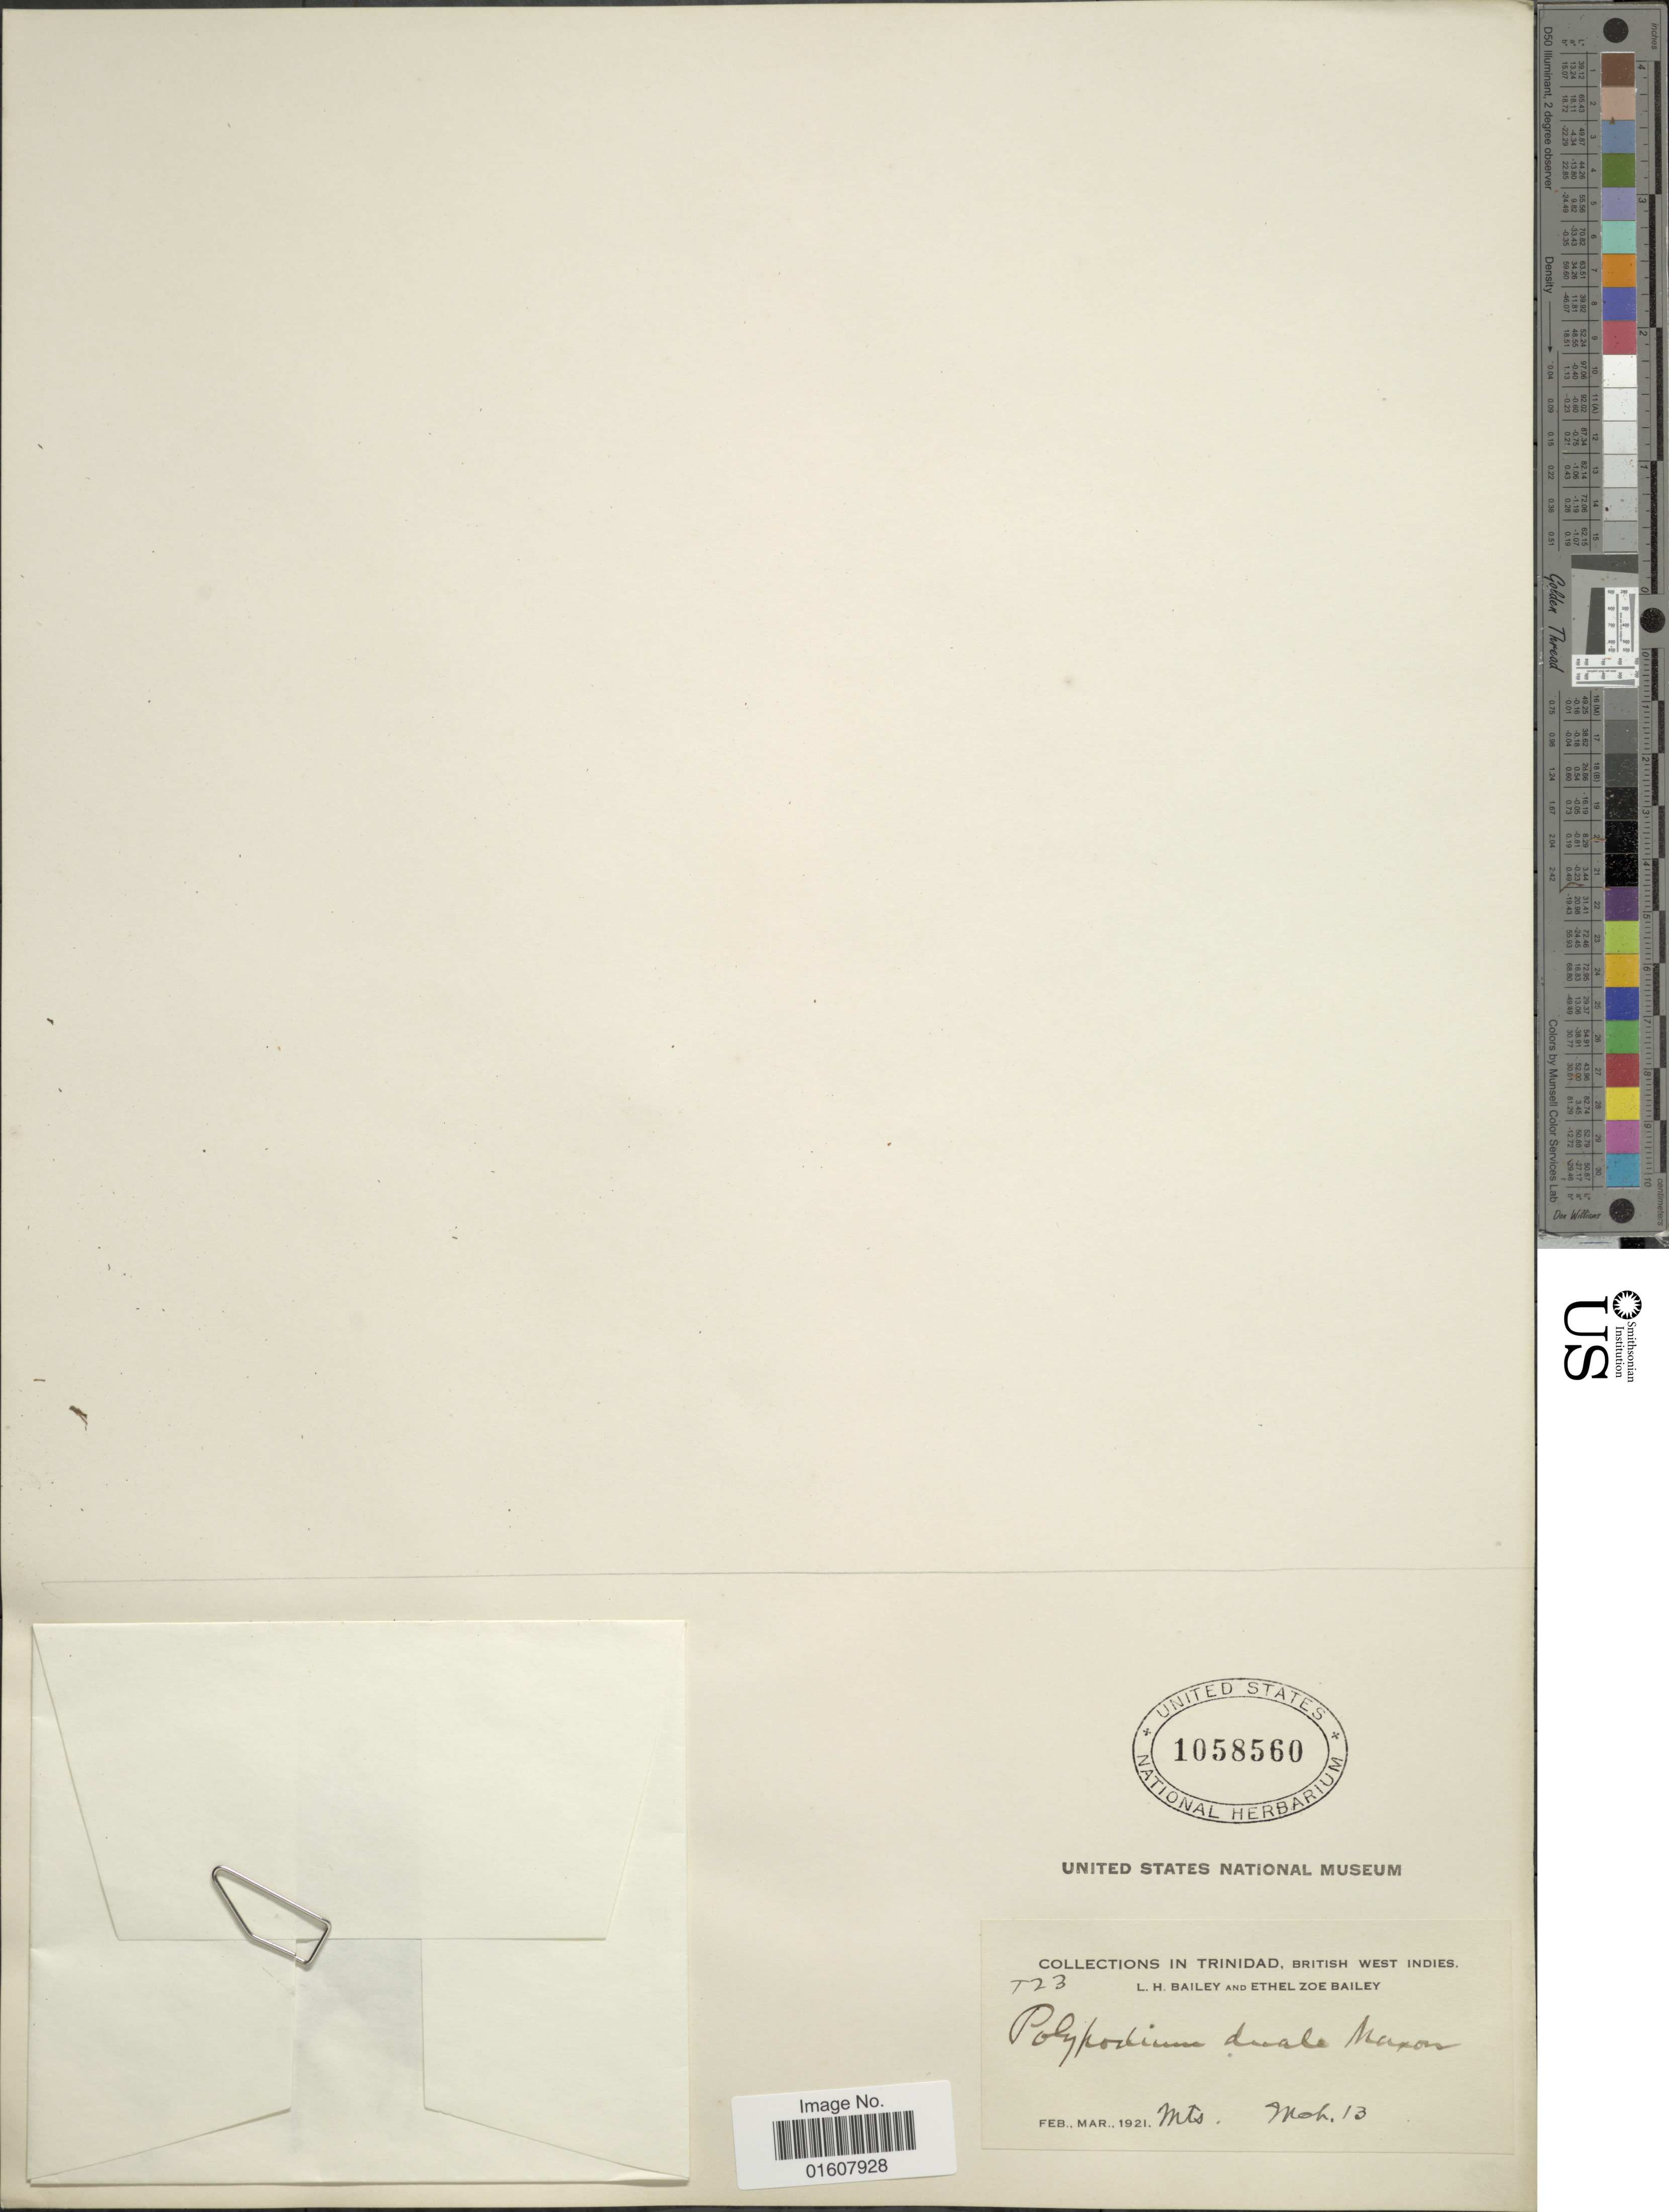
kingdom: Plantae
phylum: Tracheophyta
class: Polypodiopsida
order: Polypodiales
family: Polypodiaceae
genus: Cochlidium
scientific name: Cochlidium serrulatum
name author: (Sw.) L.E. Bishop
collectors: L. H. Bailey & E. Z. Bailey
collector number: T23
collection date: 1921-03-13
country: Trinidad and Tobago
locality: Trinidad, British West Indies. Mts.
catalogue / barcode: US 1058560